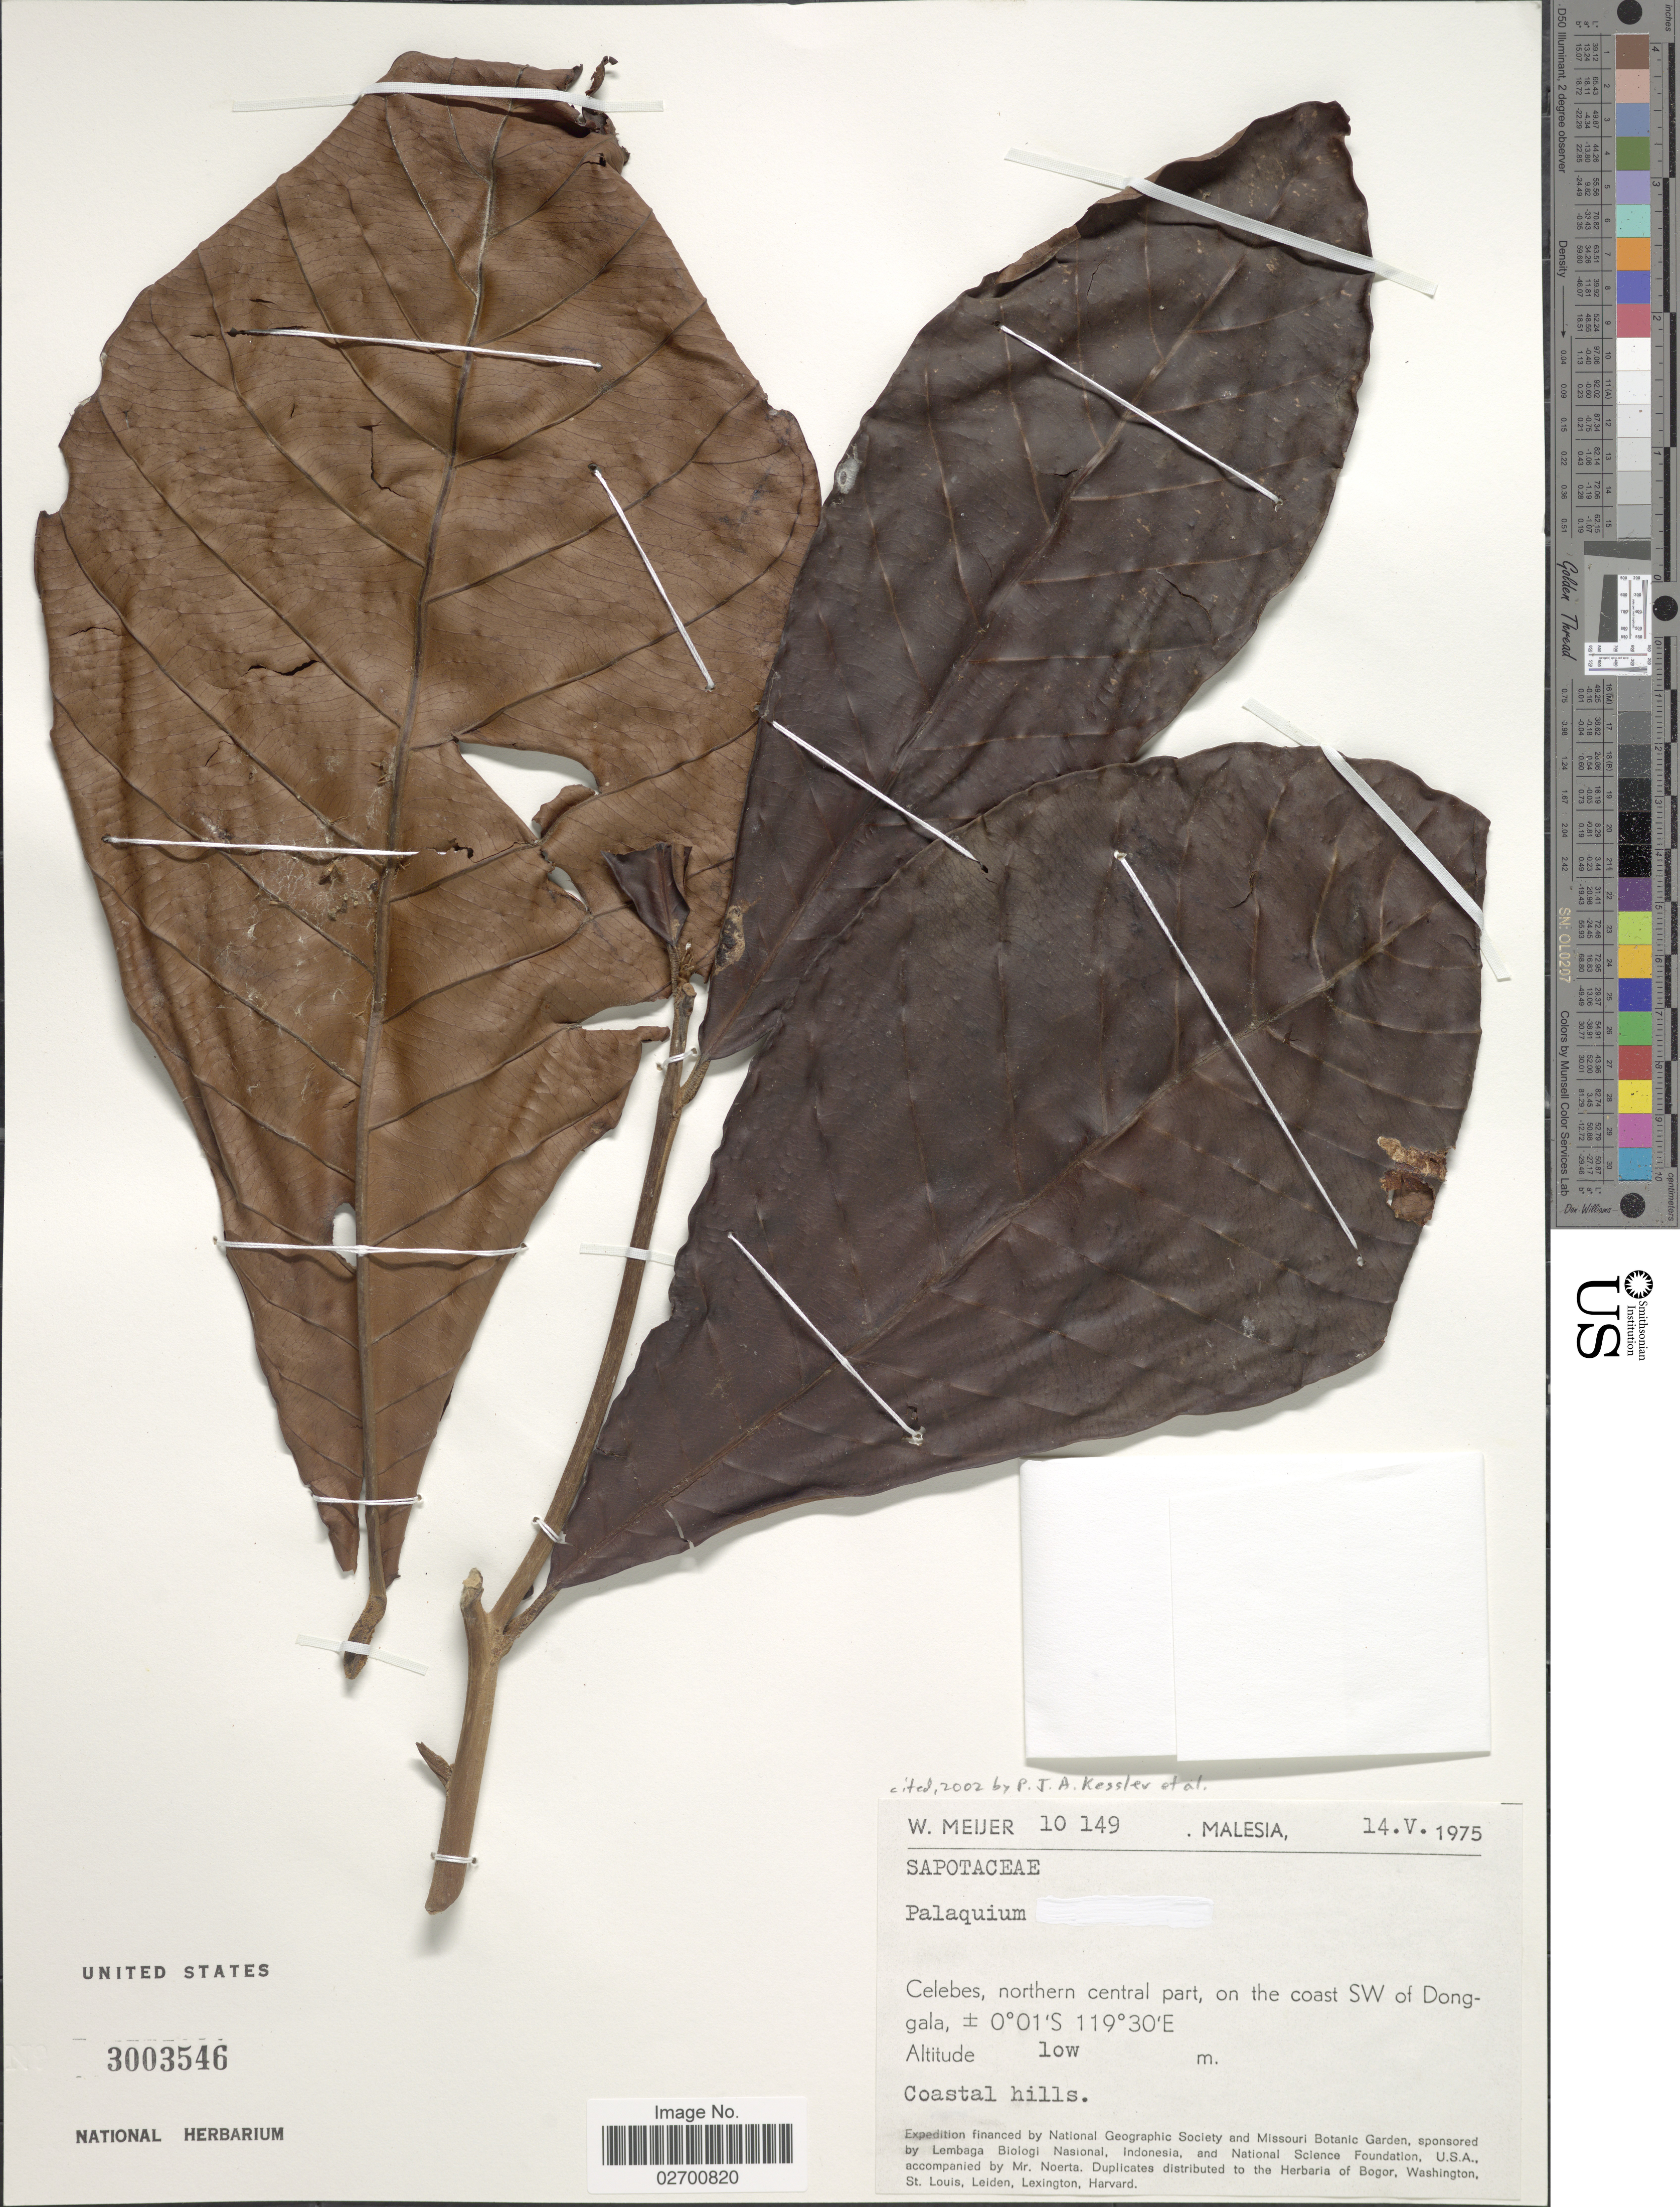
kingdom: Plantae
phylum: Tracheophyta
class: Magnoliopsida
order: Ericales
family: Sapotaceae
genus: Palaquium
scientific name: Palaquium sp.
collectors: W. Meijer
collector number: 10149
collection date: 1975-05-14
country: Malaysia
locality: Malesia. Celebes, northern central part, on the coast SW of Donggala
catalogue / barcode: US 3003546